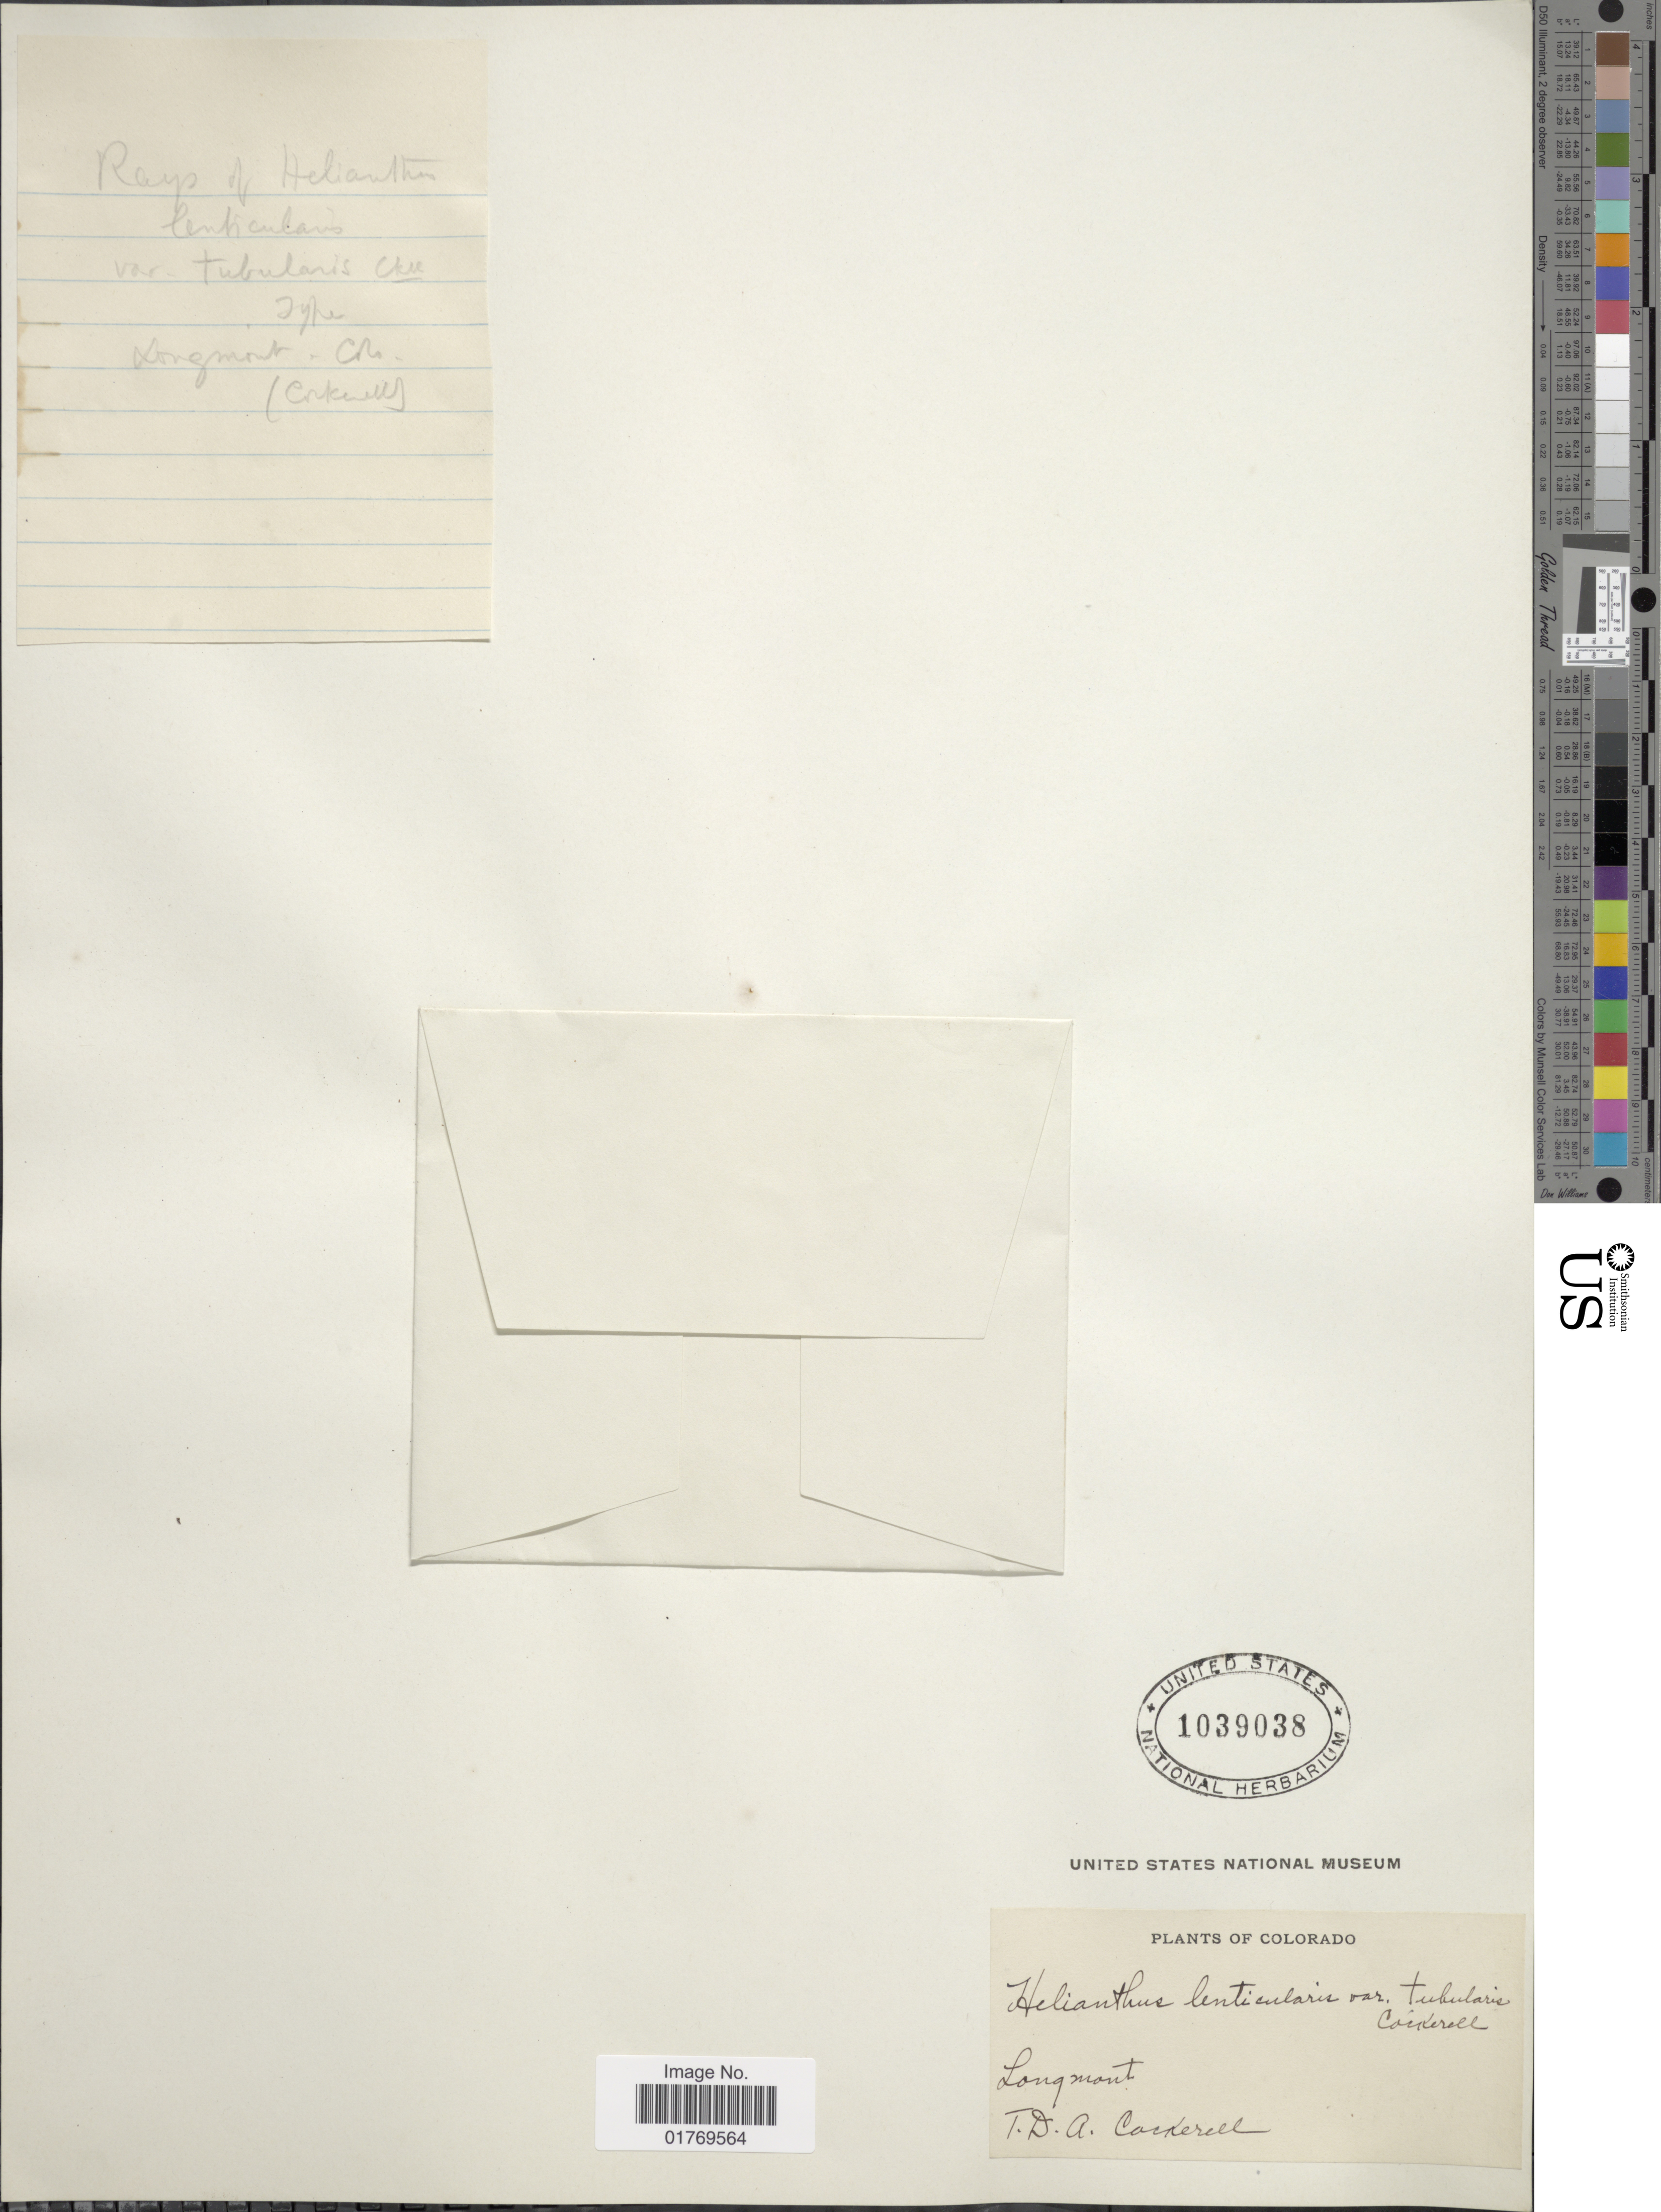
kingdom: Plantae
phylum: Tracheophyta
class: Magnoliopsida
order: Asterales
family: Asteraceae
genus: Helianthus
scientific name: Helianthus annuus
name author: L.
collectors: T. Cockerell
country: United States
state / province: Colorado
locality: Longmont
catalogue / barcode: US 1039038